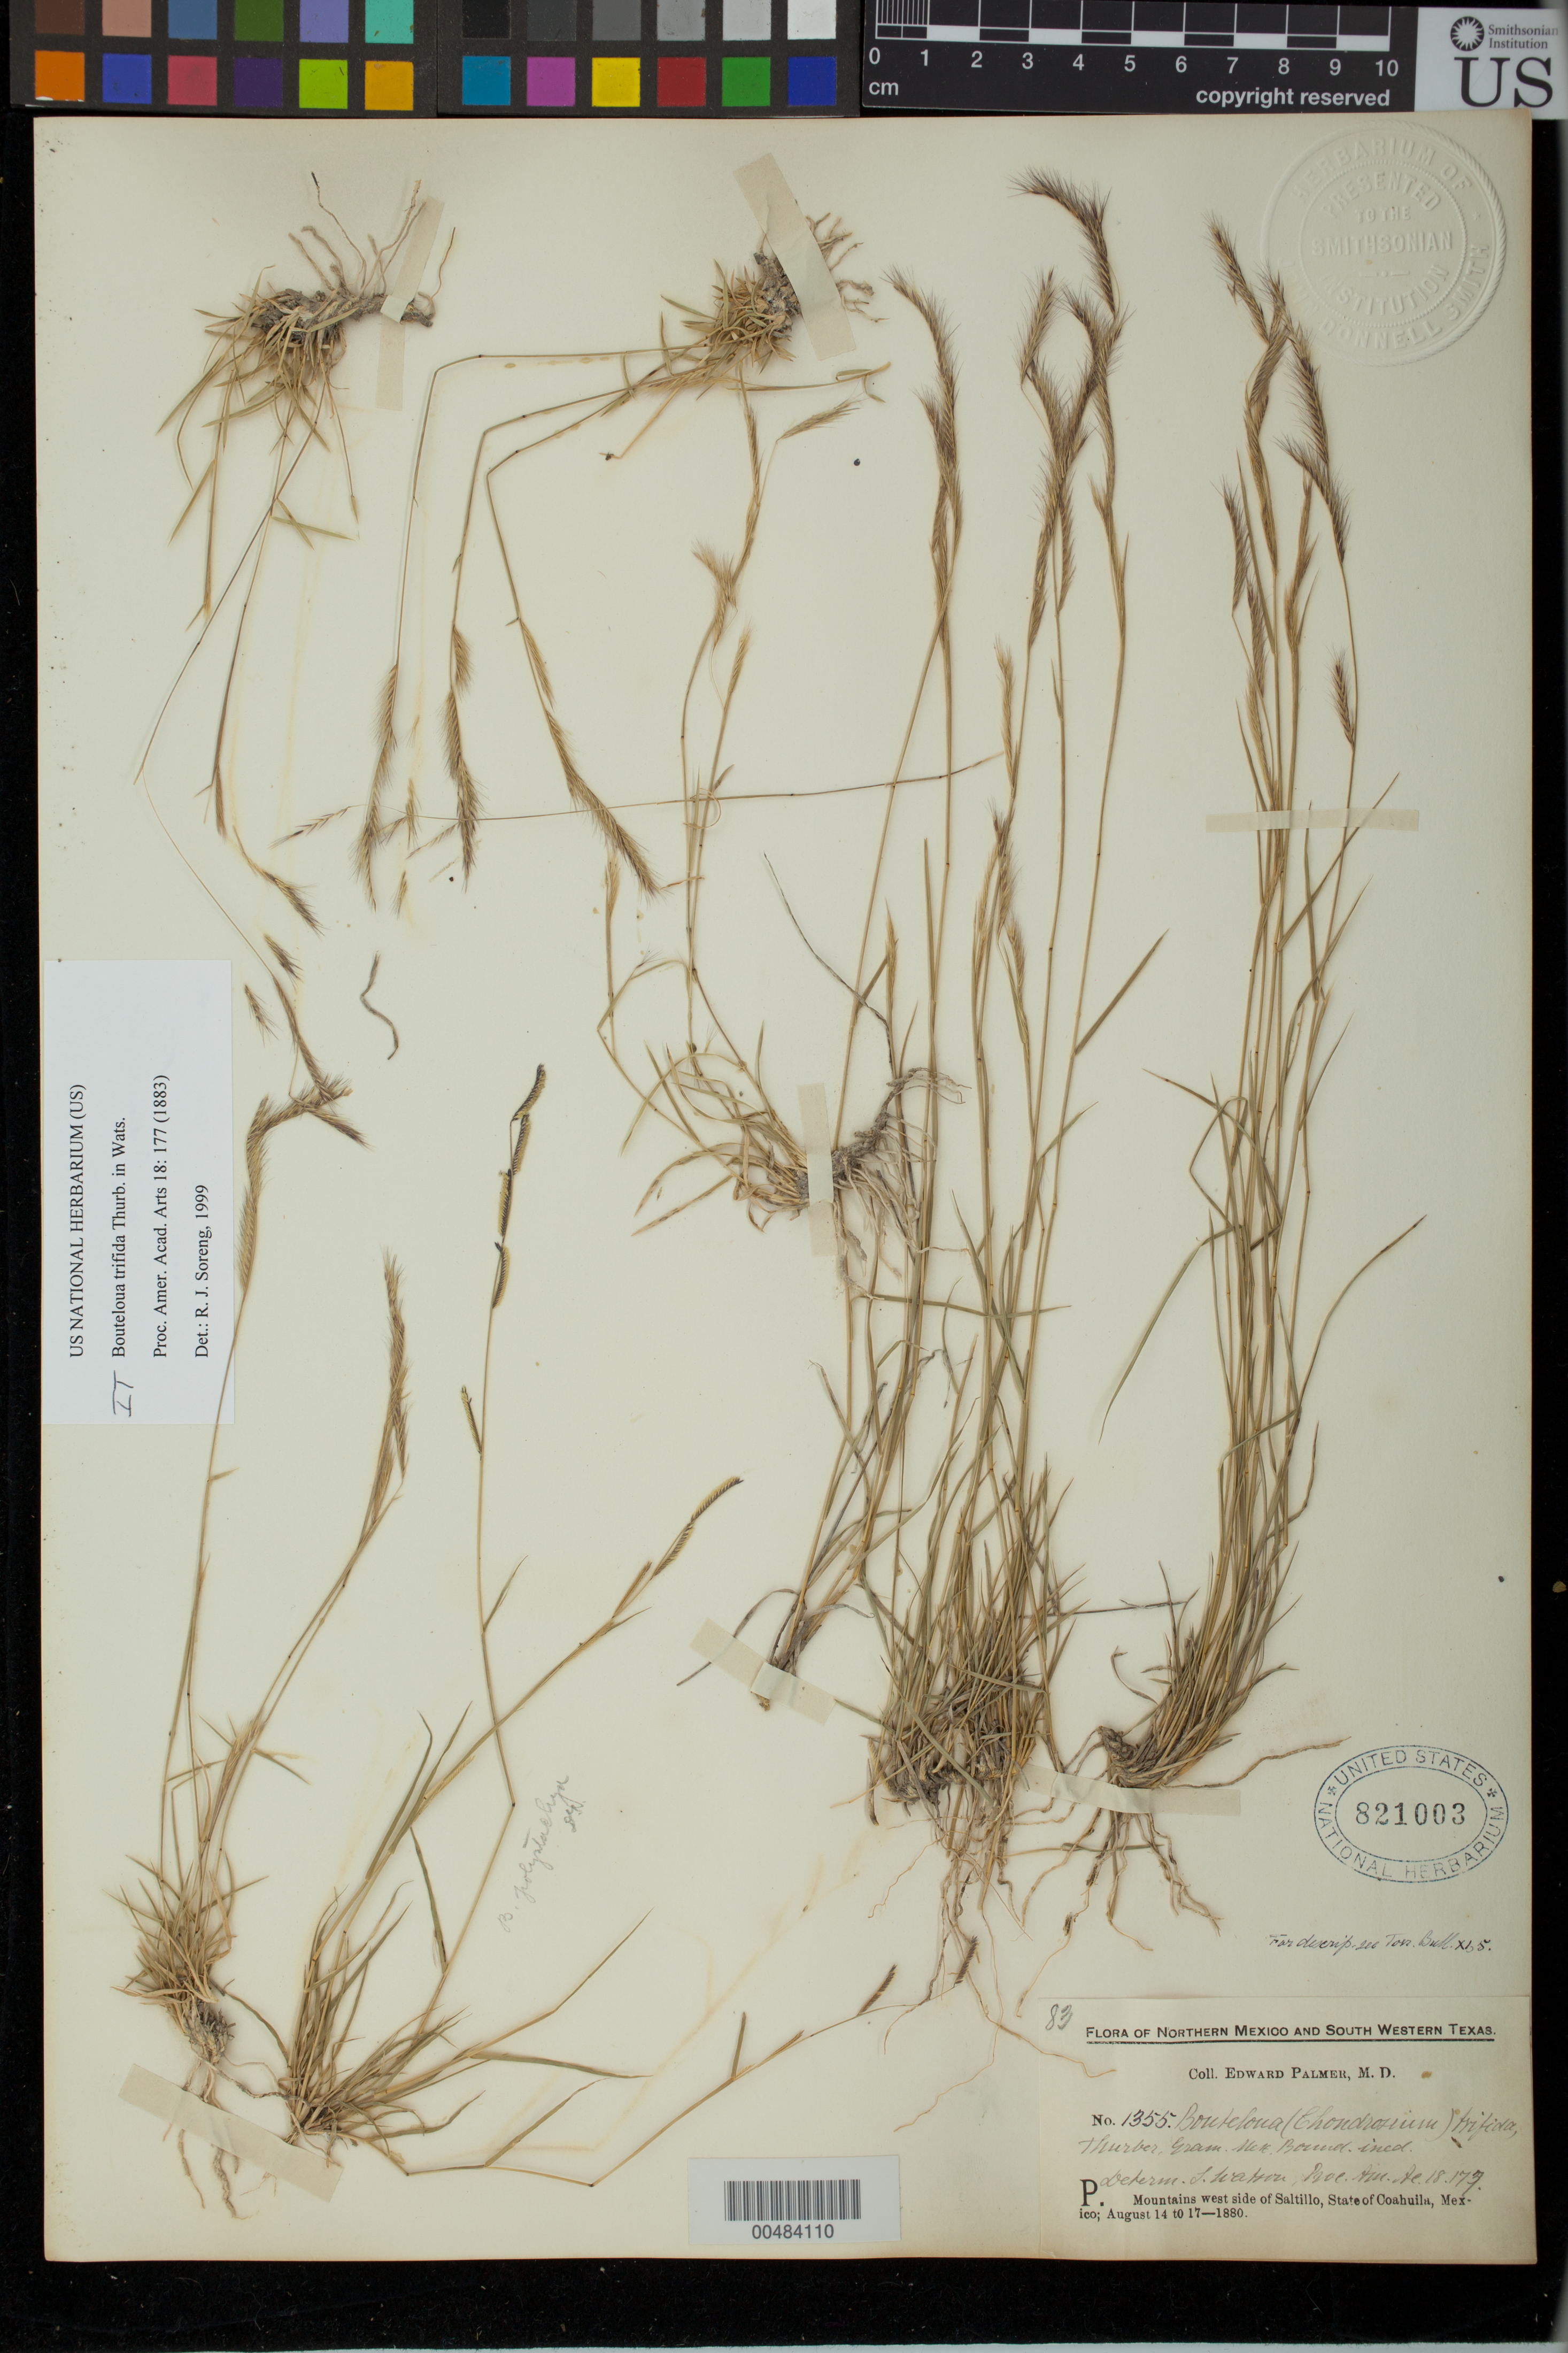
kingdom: Plantae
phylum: Tracheophyta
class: Liliopsida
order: Poales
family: Poaceae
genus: Bouteloua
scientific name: Bouteloua trifida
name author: Thurb.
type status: Isosyntype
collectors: E. Palmer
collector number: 1355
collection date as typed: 14 Aug 1880 to 17 Aug 1880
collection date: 1880-08-14/1880-08-17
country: Mexico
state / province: Coahuila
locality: Mountains west side of Saltillo.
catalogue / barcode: US 821003